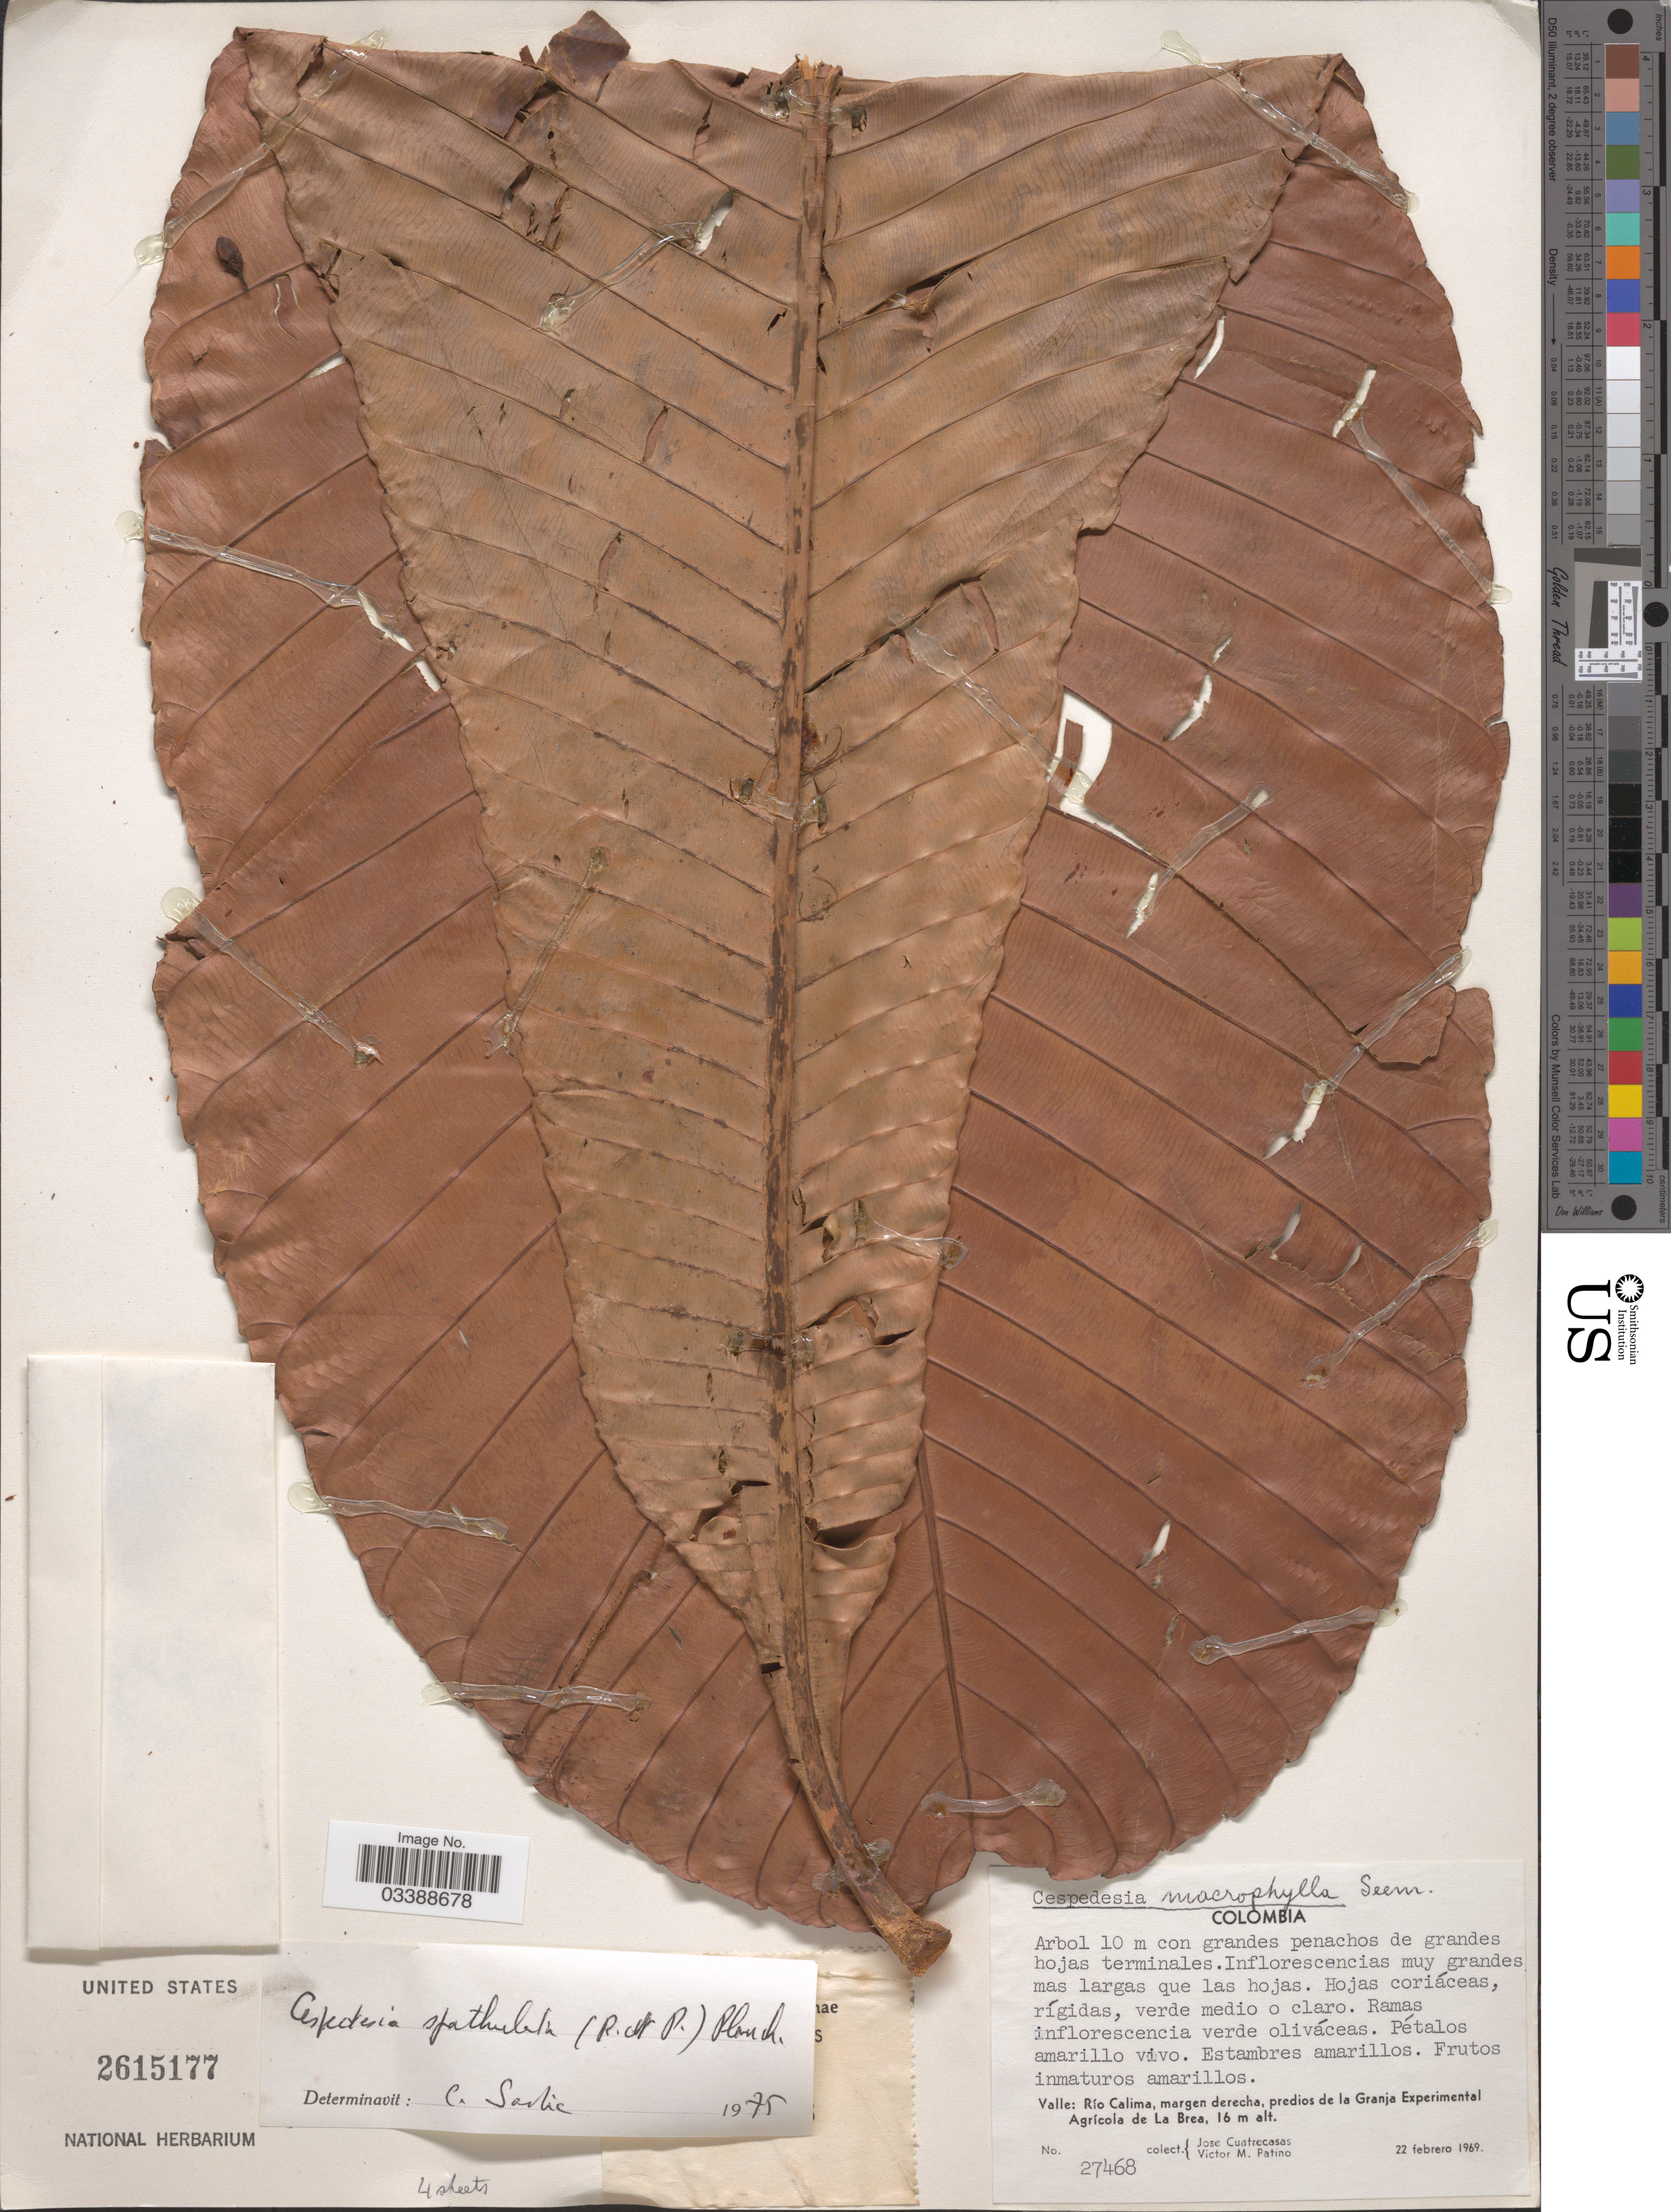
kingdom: Plantae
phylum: Tracheophyta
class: Magnoliopsida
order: Malpighiales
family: Ochnaceae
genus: Cespedesia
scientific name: Cespedesia spathulata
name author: (Ruiz & Pav.) Planch.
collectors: J. Cuatrecasas & V. M. Patiño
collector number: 27468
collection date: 1969-02-22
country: Colombia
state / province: Valle del Cauca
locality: Valle: Río Calima, margen derecha, predios de la Granja Experimental Agrícola de La Brea.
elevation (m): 16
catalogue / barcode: US 2615177